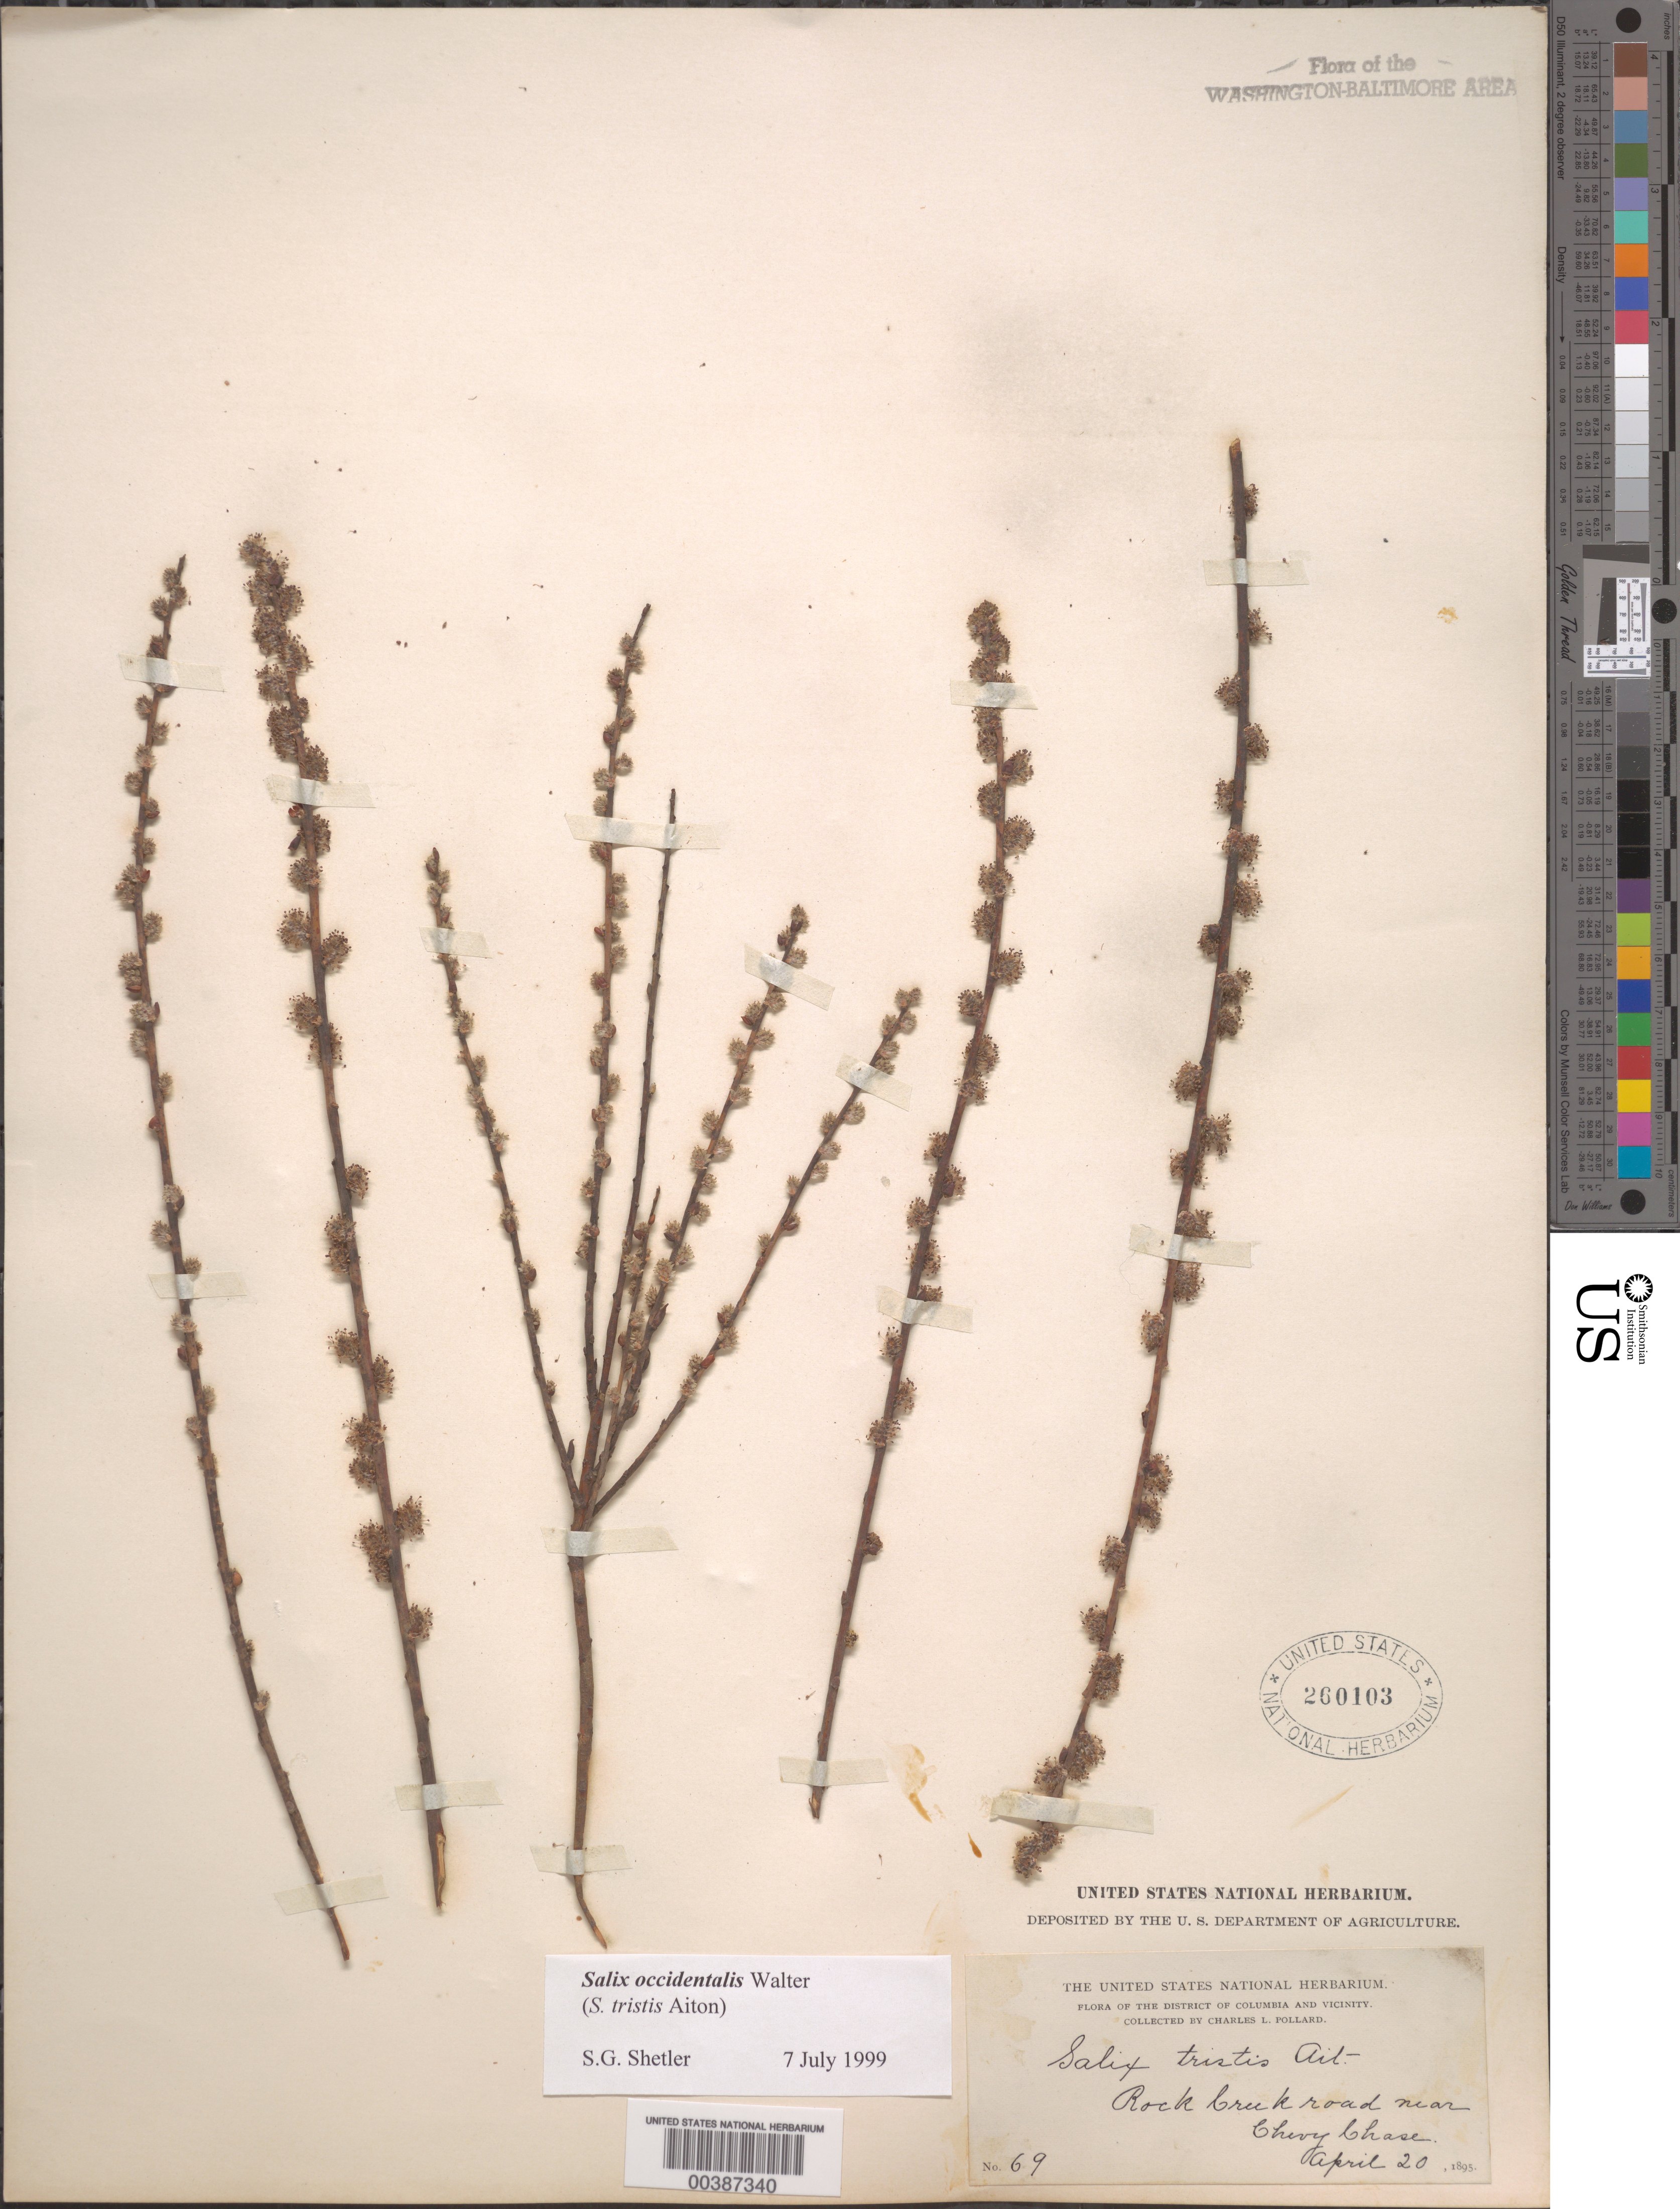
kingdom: Plantae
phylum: Tracheophyta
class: Magnoliopsida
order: Malpighiales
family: Salicaceae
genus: Salix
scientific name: Salix occidentalis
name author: Walter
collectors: C. L. Pollard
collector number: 69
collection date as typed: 20 Apr 1895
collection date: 1895-04-20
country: United States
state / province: Maryland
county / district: Montgomery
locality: Rock Creek Rd. near Chevy Chase Rock Creek Park and Vicinity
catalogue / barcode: US 260103